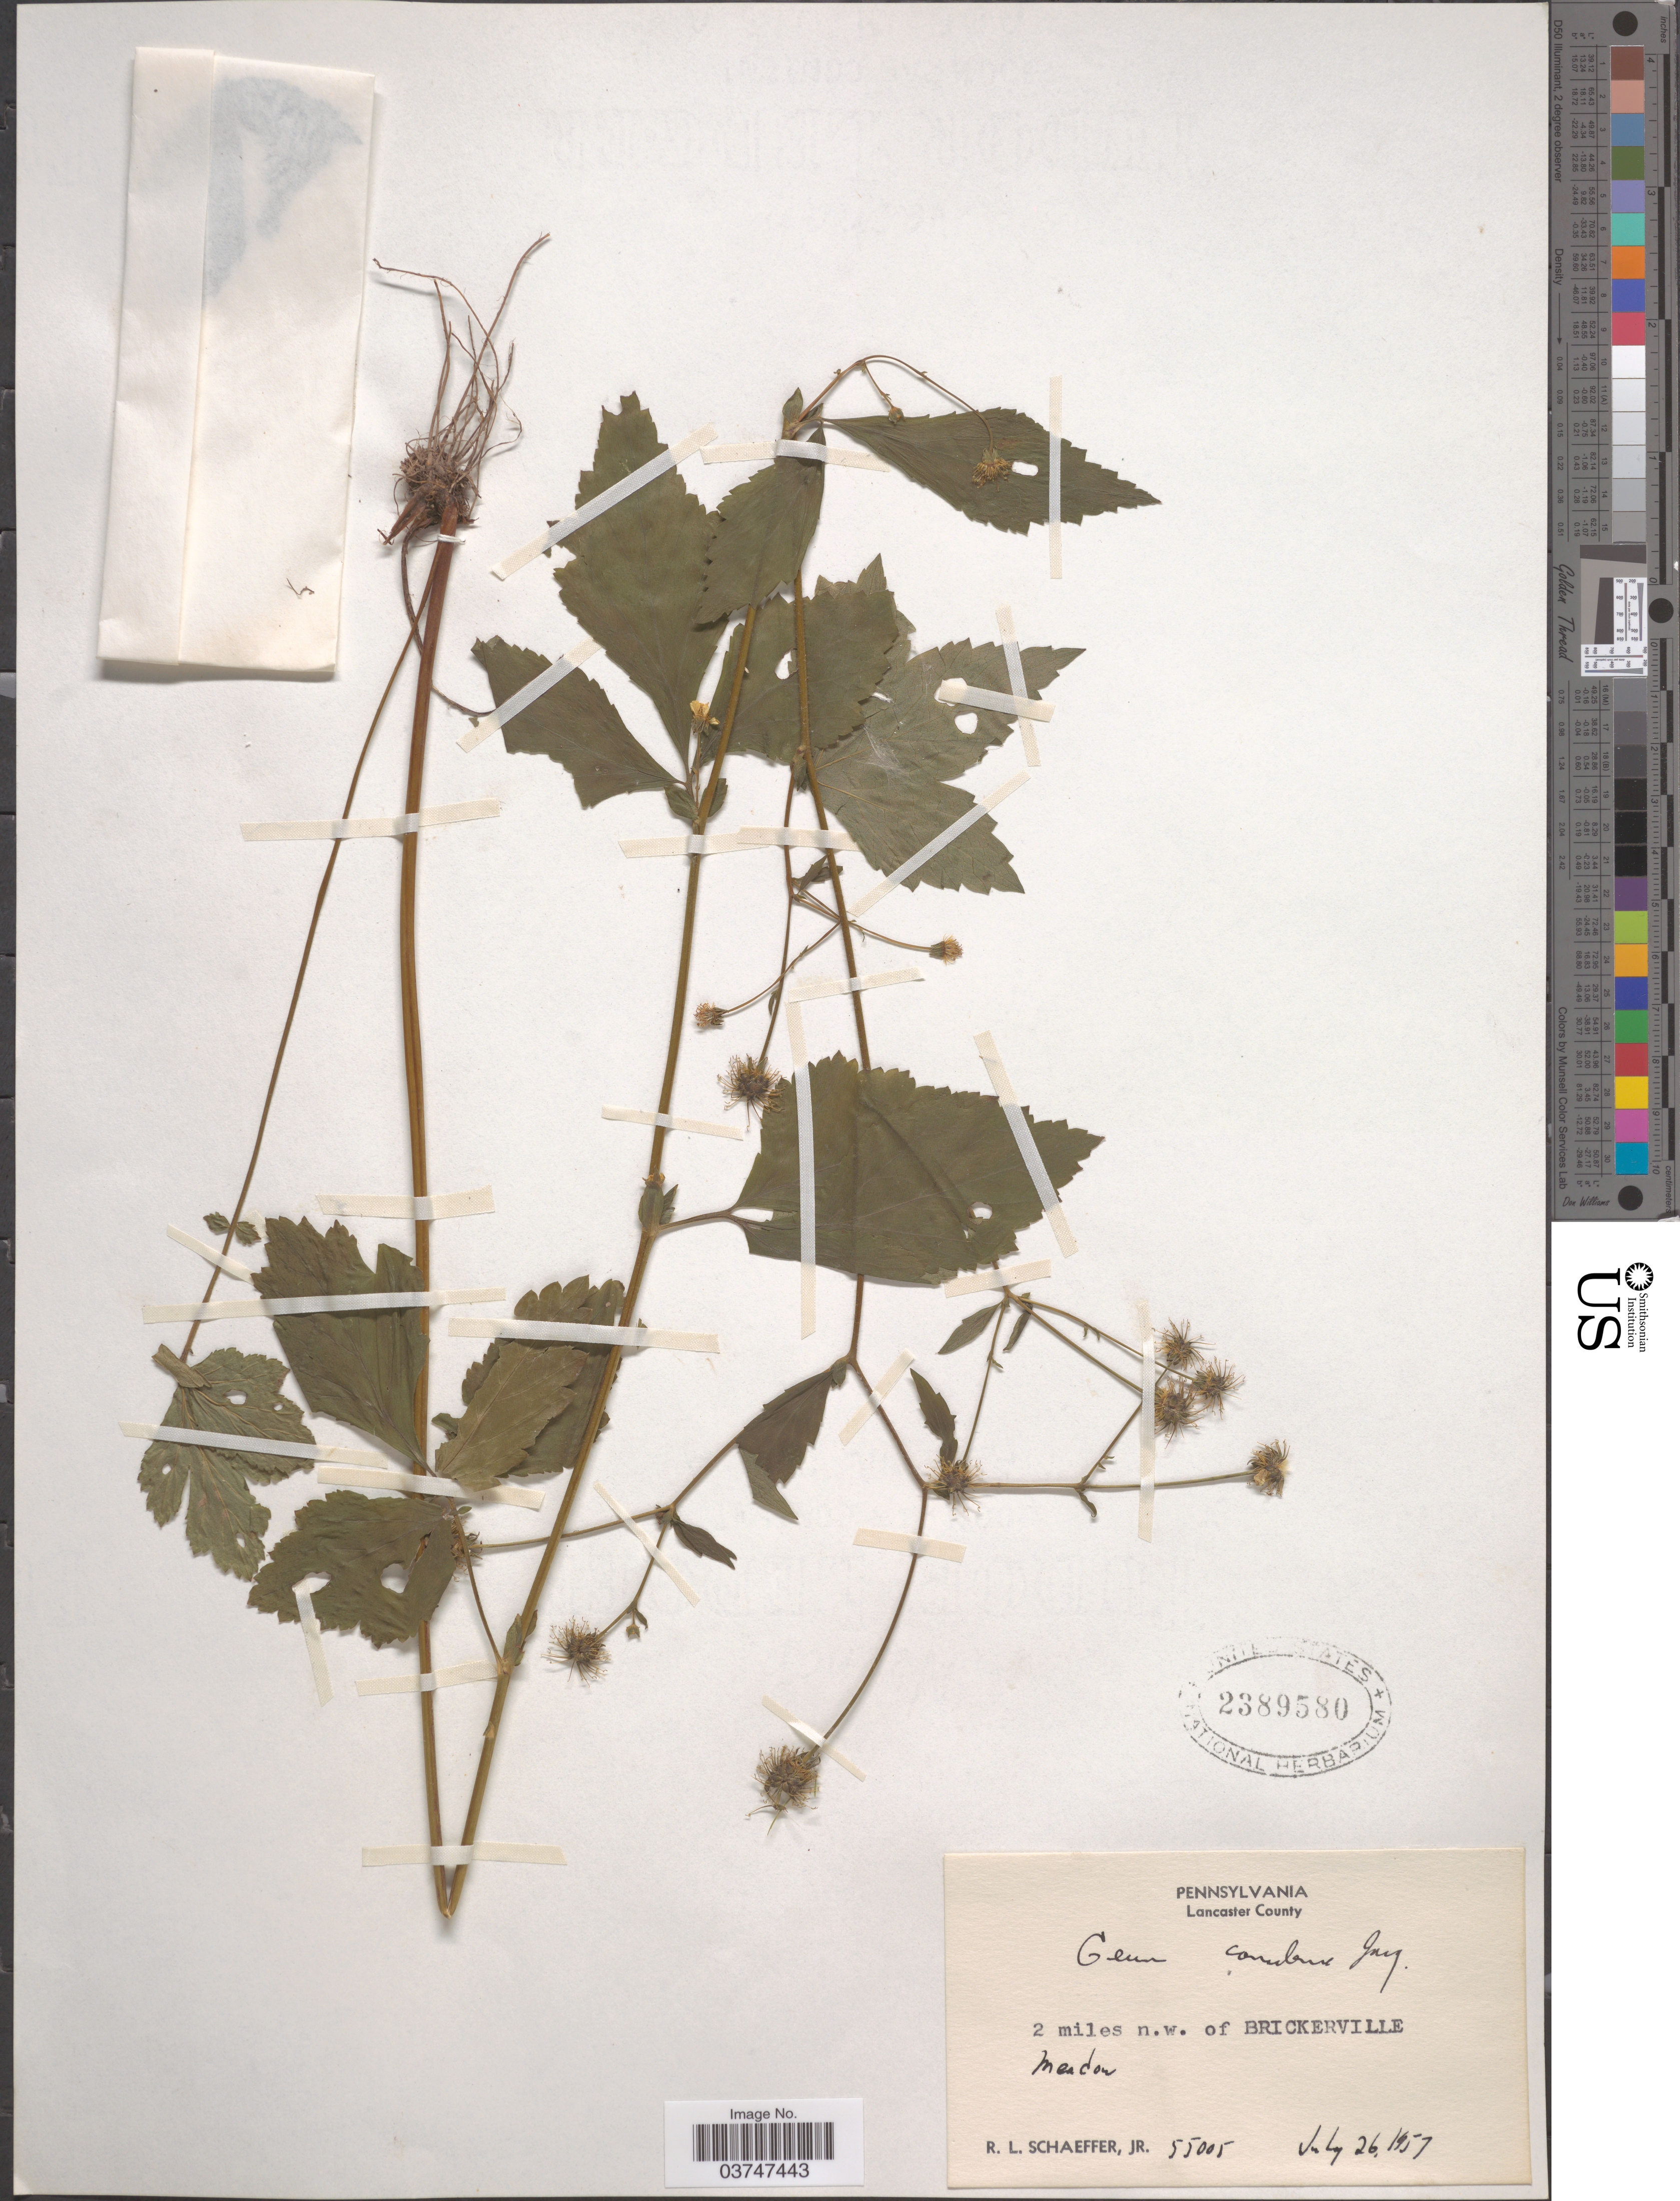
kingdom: Plantae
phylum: Tracheophyta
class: Magnoliopsida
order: Rosales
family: Rosaceae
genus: Geum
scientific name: Geum canadense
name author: Jacq.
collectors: R. L. Schaeffer Jr.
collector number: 55005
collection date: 1957-07-26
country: United States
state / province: Pennsylvania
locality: Lancaster County. 2 miles n.w. of Brickerville.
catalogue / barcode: US 2389580